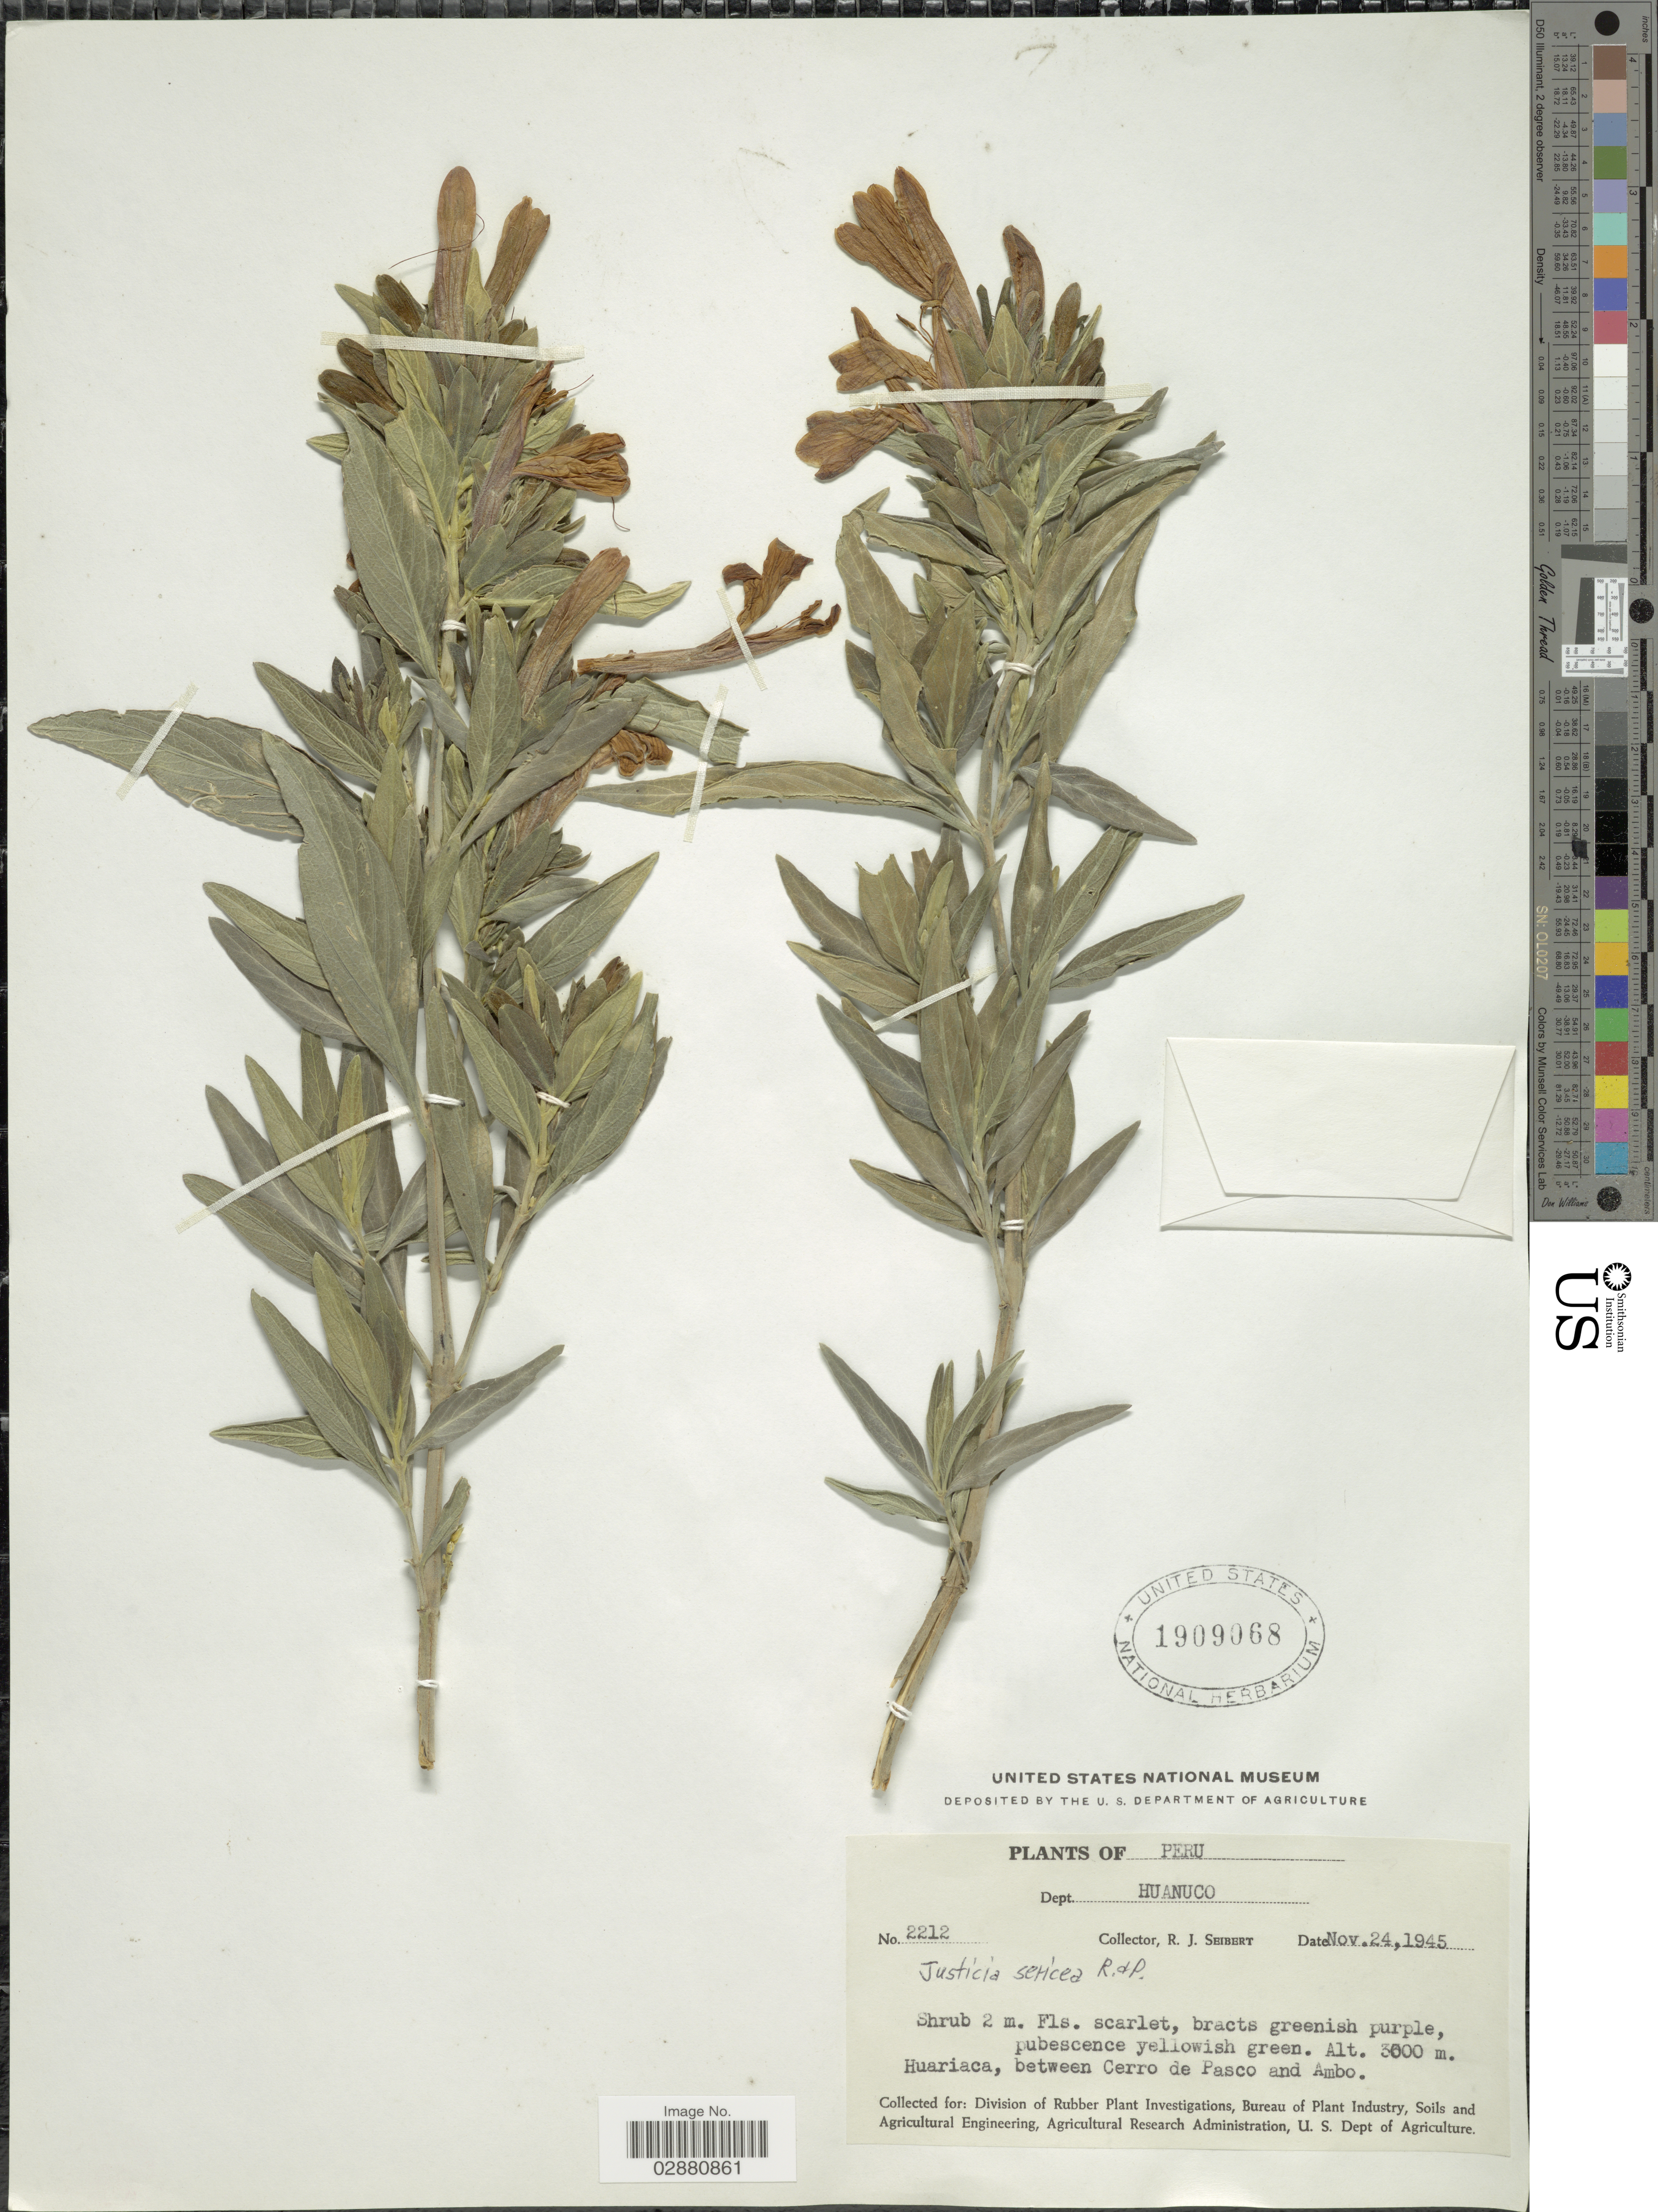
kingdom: Plantae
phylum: Tracheophyta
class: Magnoliopsida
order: Lamiales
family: Acanthaceae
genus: Justicia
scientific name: Justicia sericea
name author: Ruiz & Pav.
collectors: R. J. Seibert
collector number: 2212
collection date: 1945-11-24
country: Peru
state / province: Huánuco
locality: Dept. Huanuco. Huariaca, between Cerro de Pasco and Ambo.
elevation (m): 3000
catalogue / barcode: US 1909068